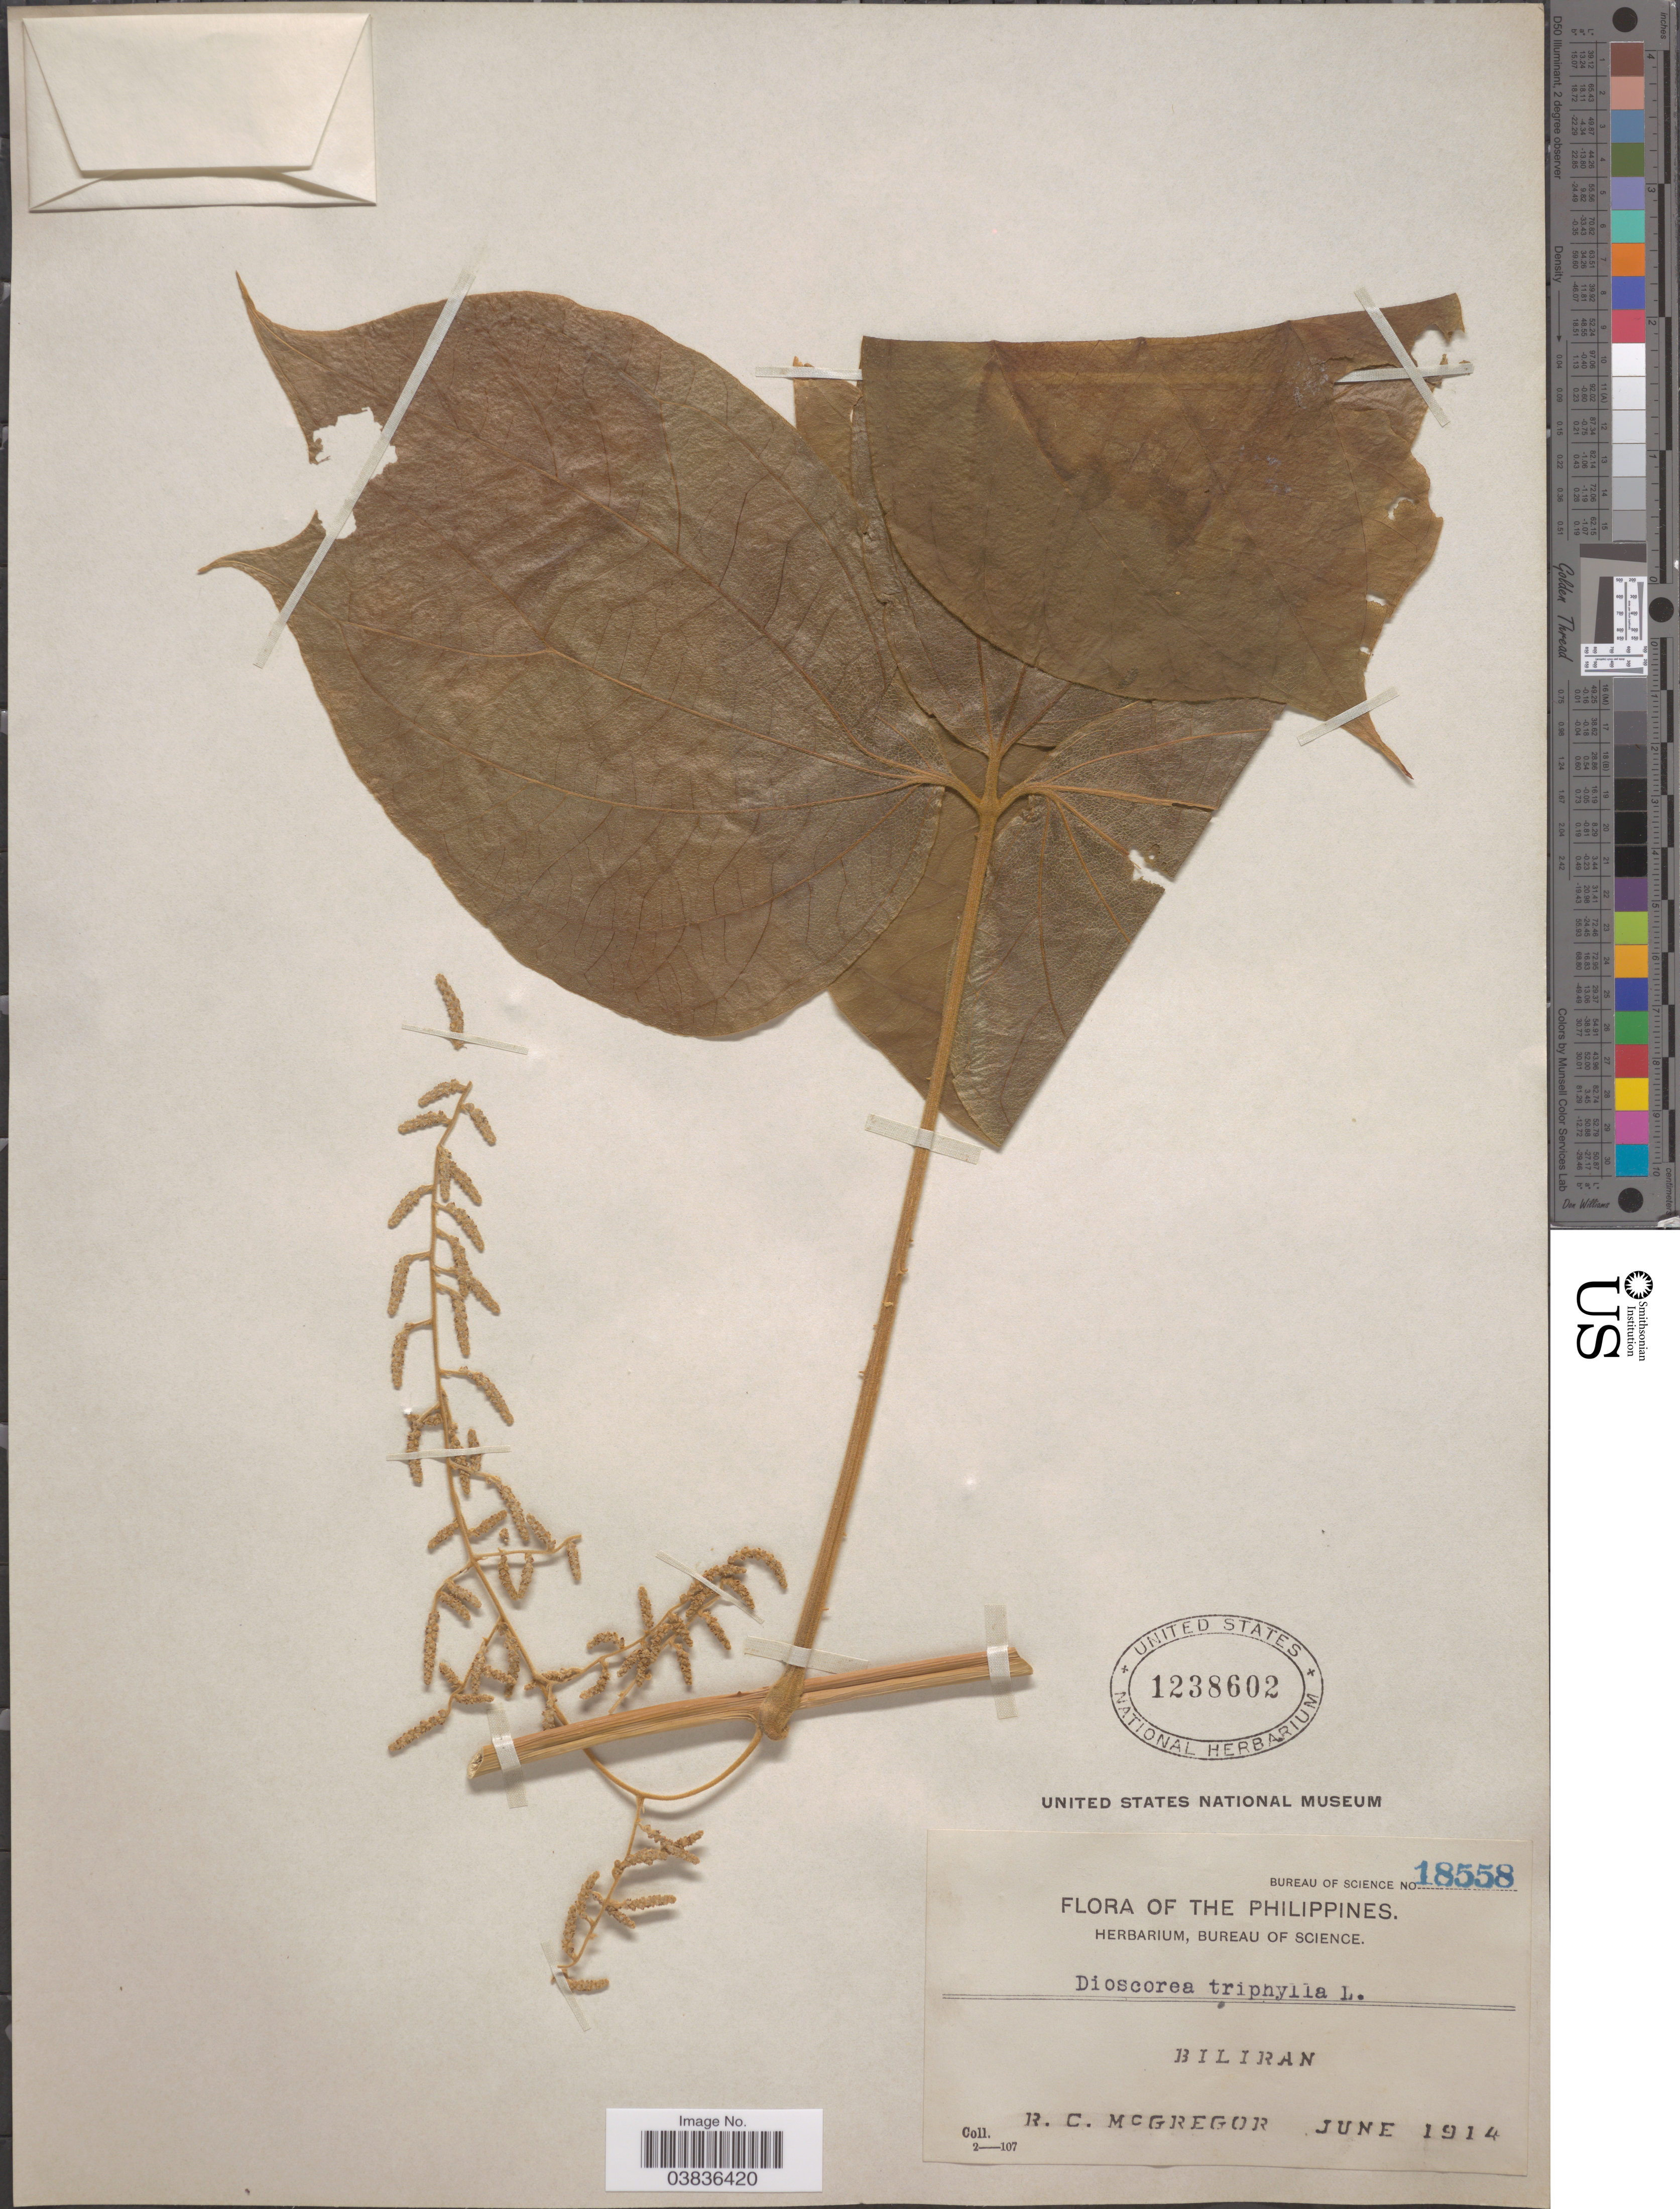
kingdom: Plantae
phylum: Tracheophyta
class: Liliopsida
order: Dioscoreales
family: Dioscoreaceae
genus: Dioscorea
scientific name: Dioscorea hispida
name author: Dennst.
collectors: R. C. McGregor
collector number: Bureau of Science 18558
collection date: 1914-06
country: Philippines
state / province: Eastern Visayas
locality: Biliran.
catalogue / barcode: US 1238602